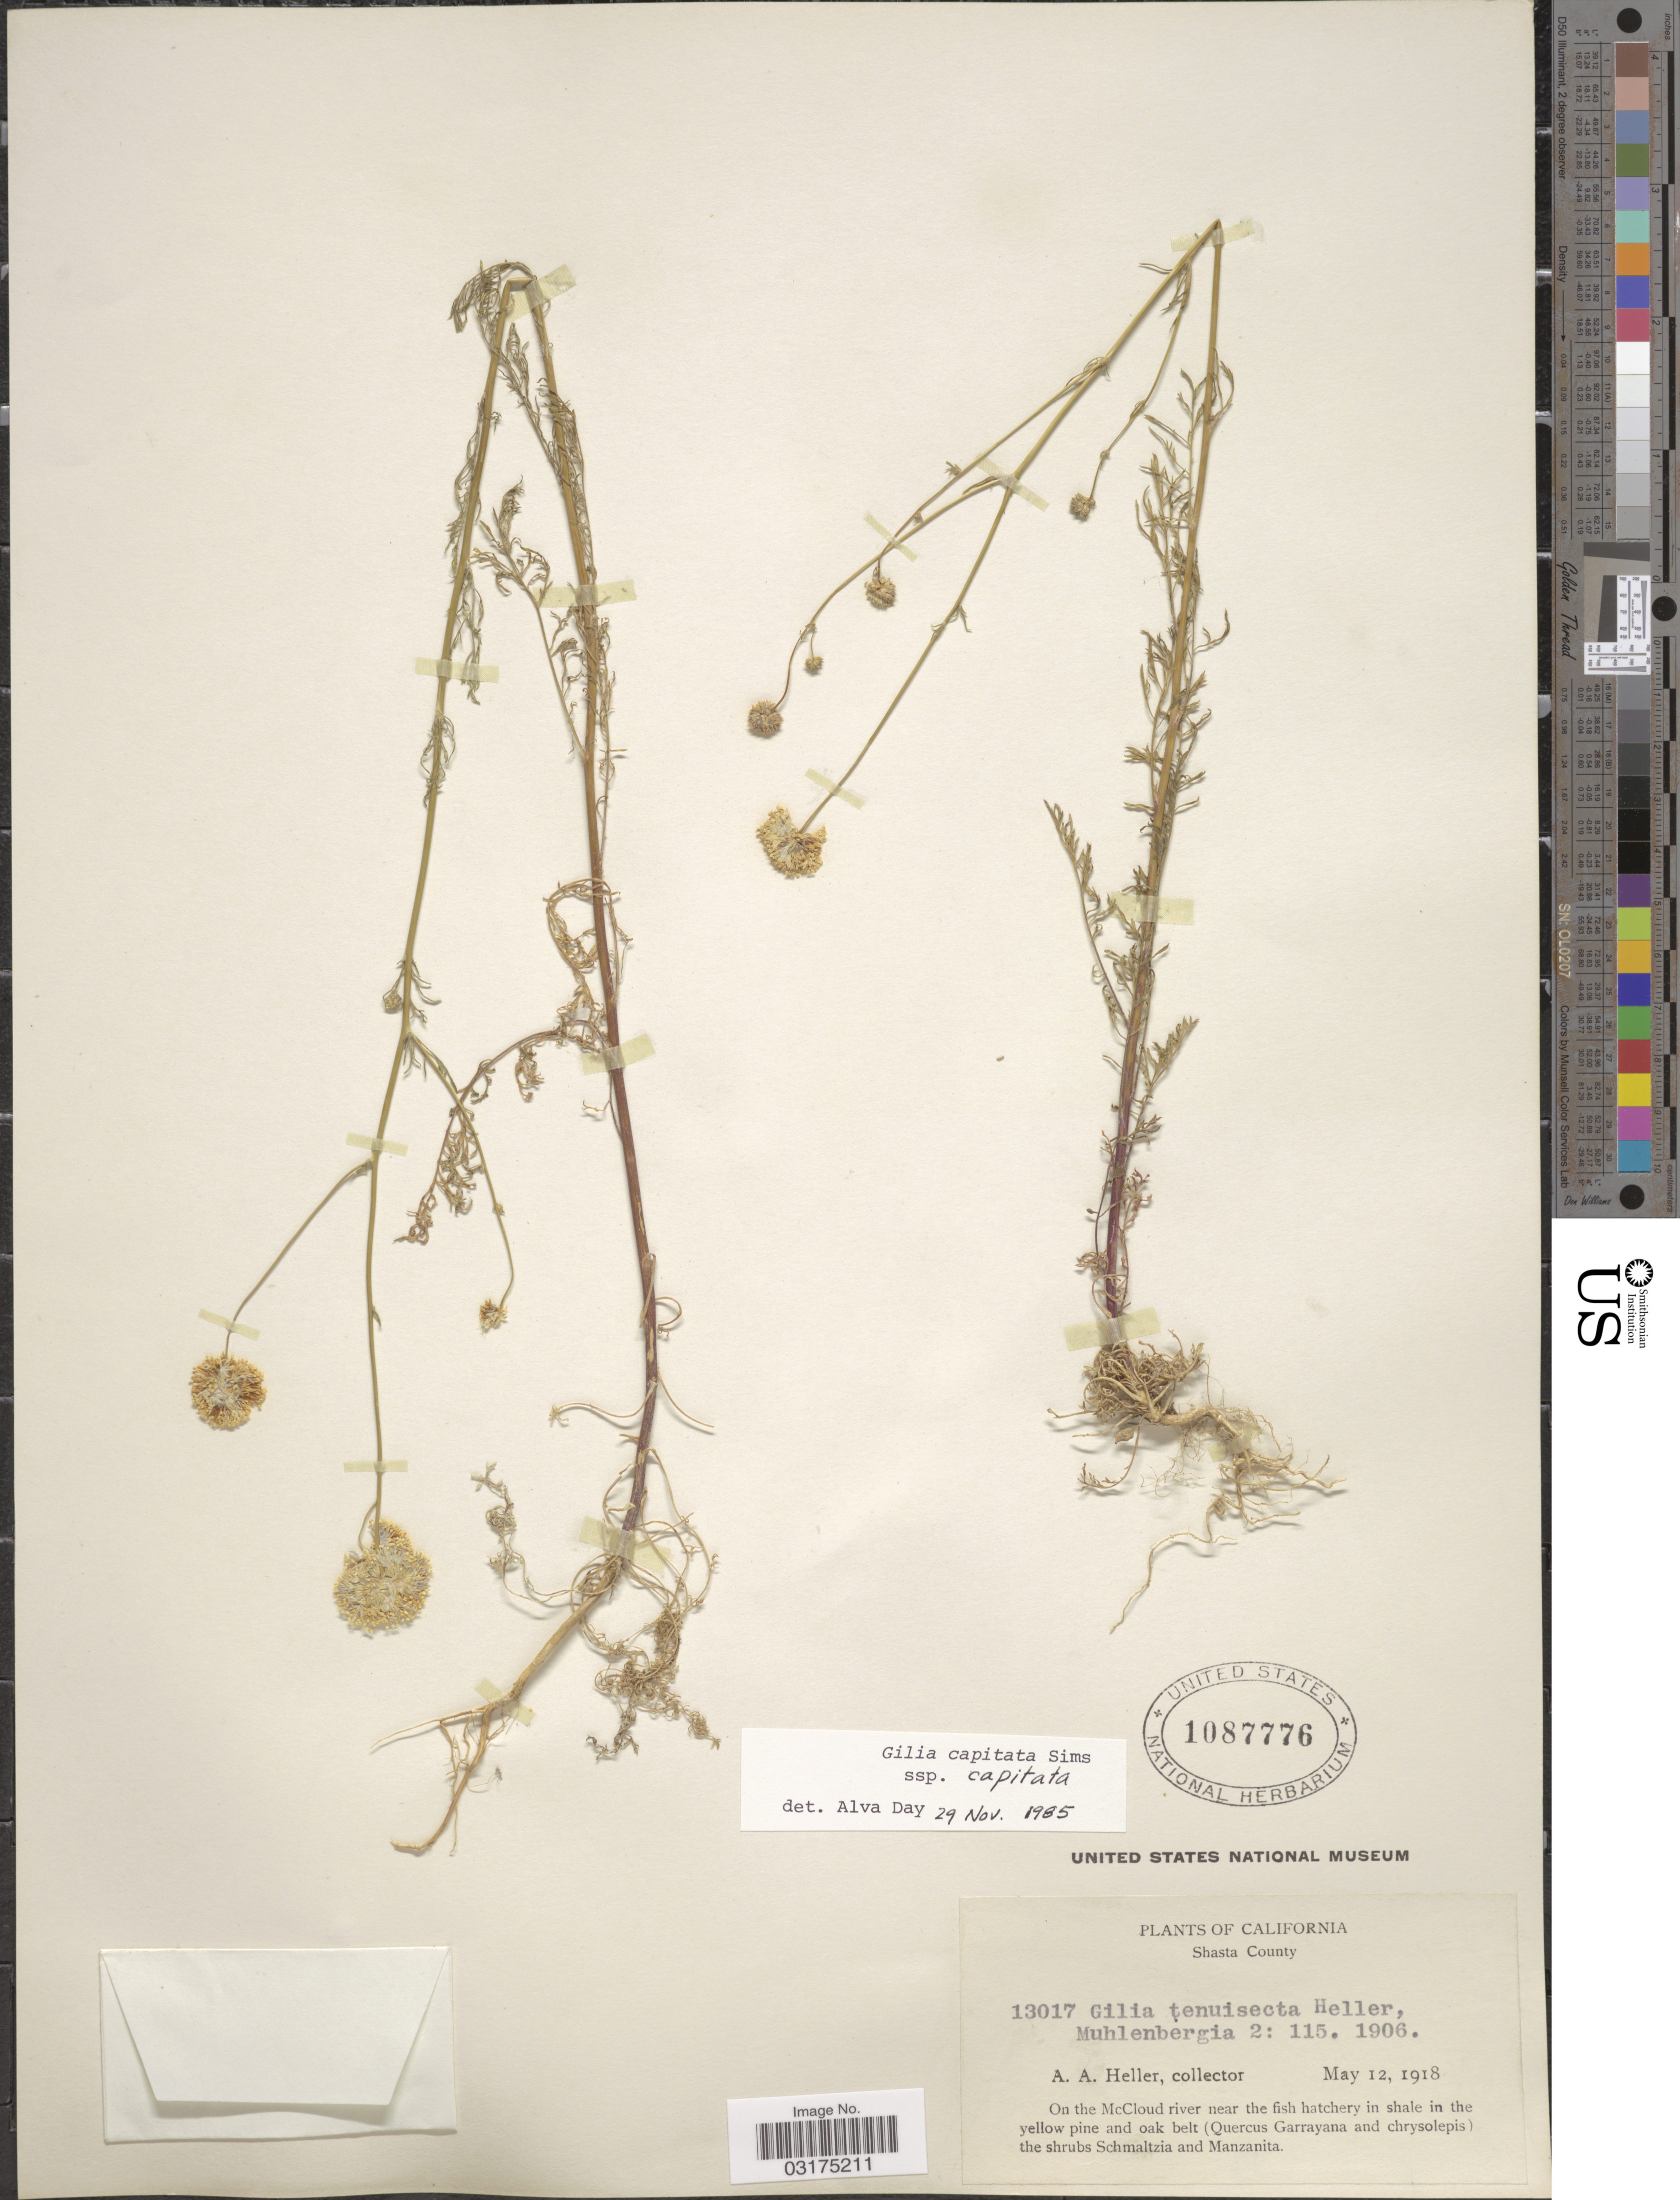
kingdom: Plantae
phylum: Tracheophyta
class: Magnoliopsida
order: Ericales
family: Polemoniaceae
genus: Gilia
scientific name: Gilia capitata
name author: Sims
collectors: A. A. Heller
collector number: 13017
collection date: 1918-05-12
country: United States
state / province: California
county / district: Shasta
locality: Shasta County, On the McCloud river near the fish hatchery in shale in the yellow pine and oak belt.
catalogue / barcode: US 1087776